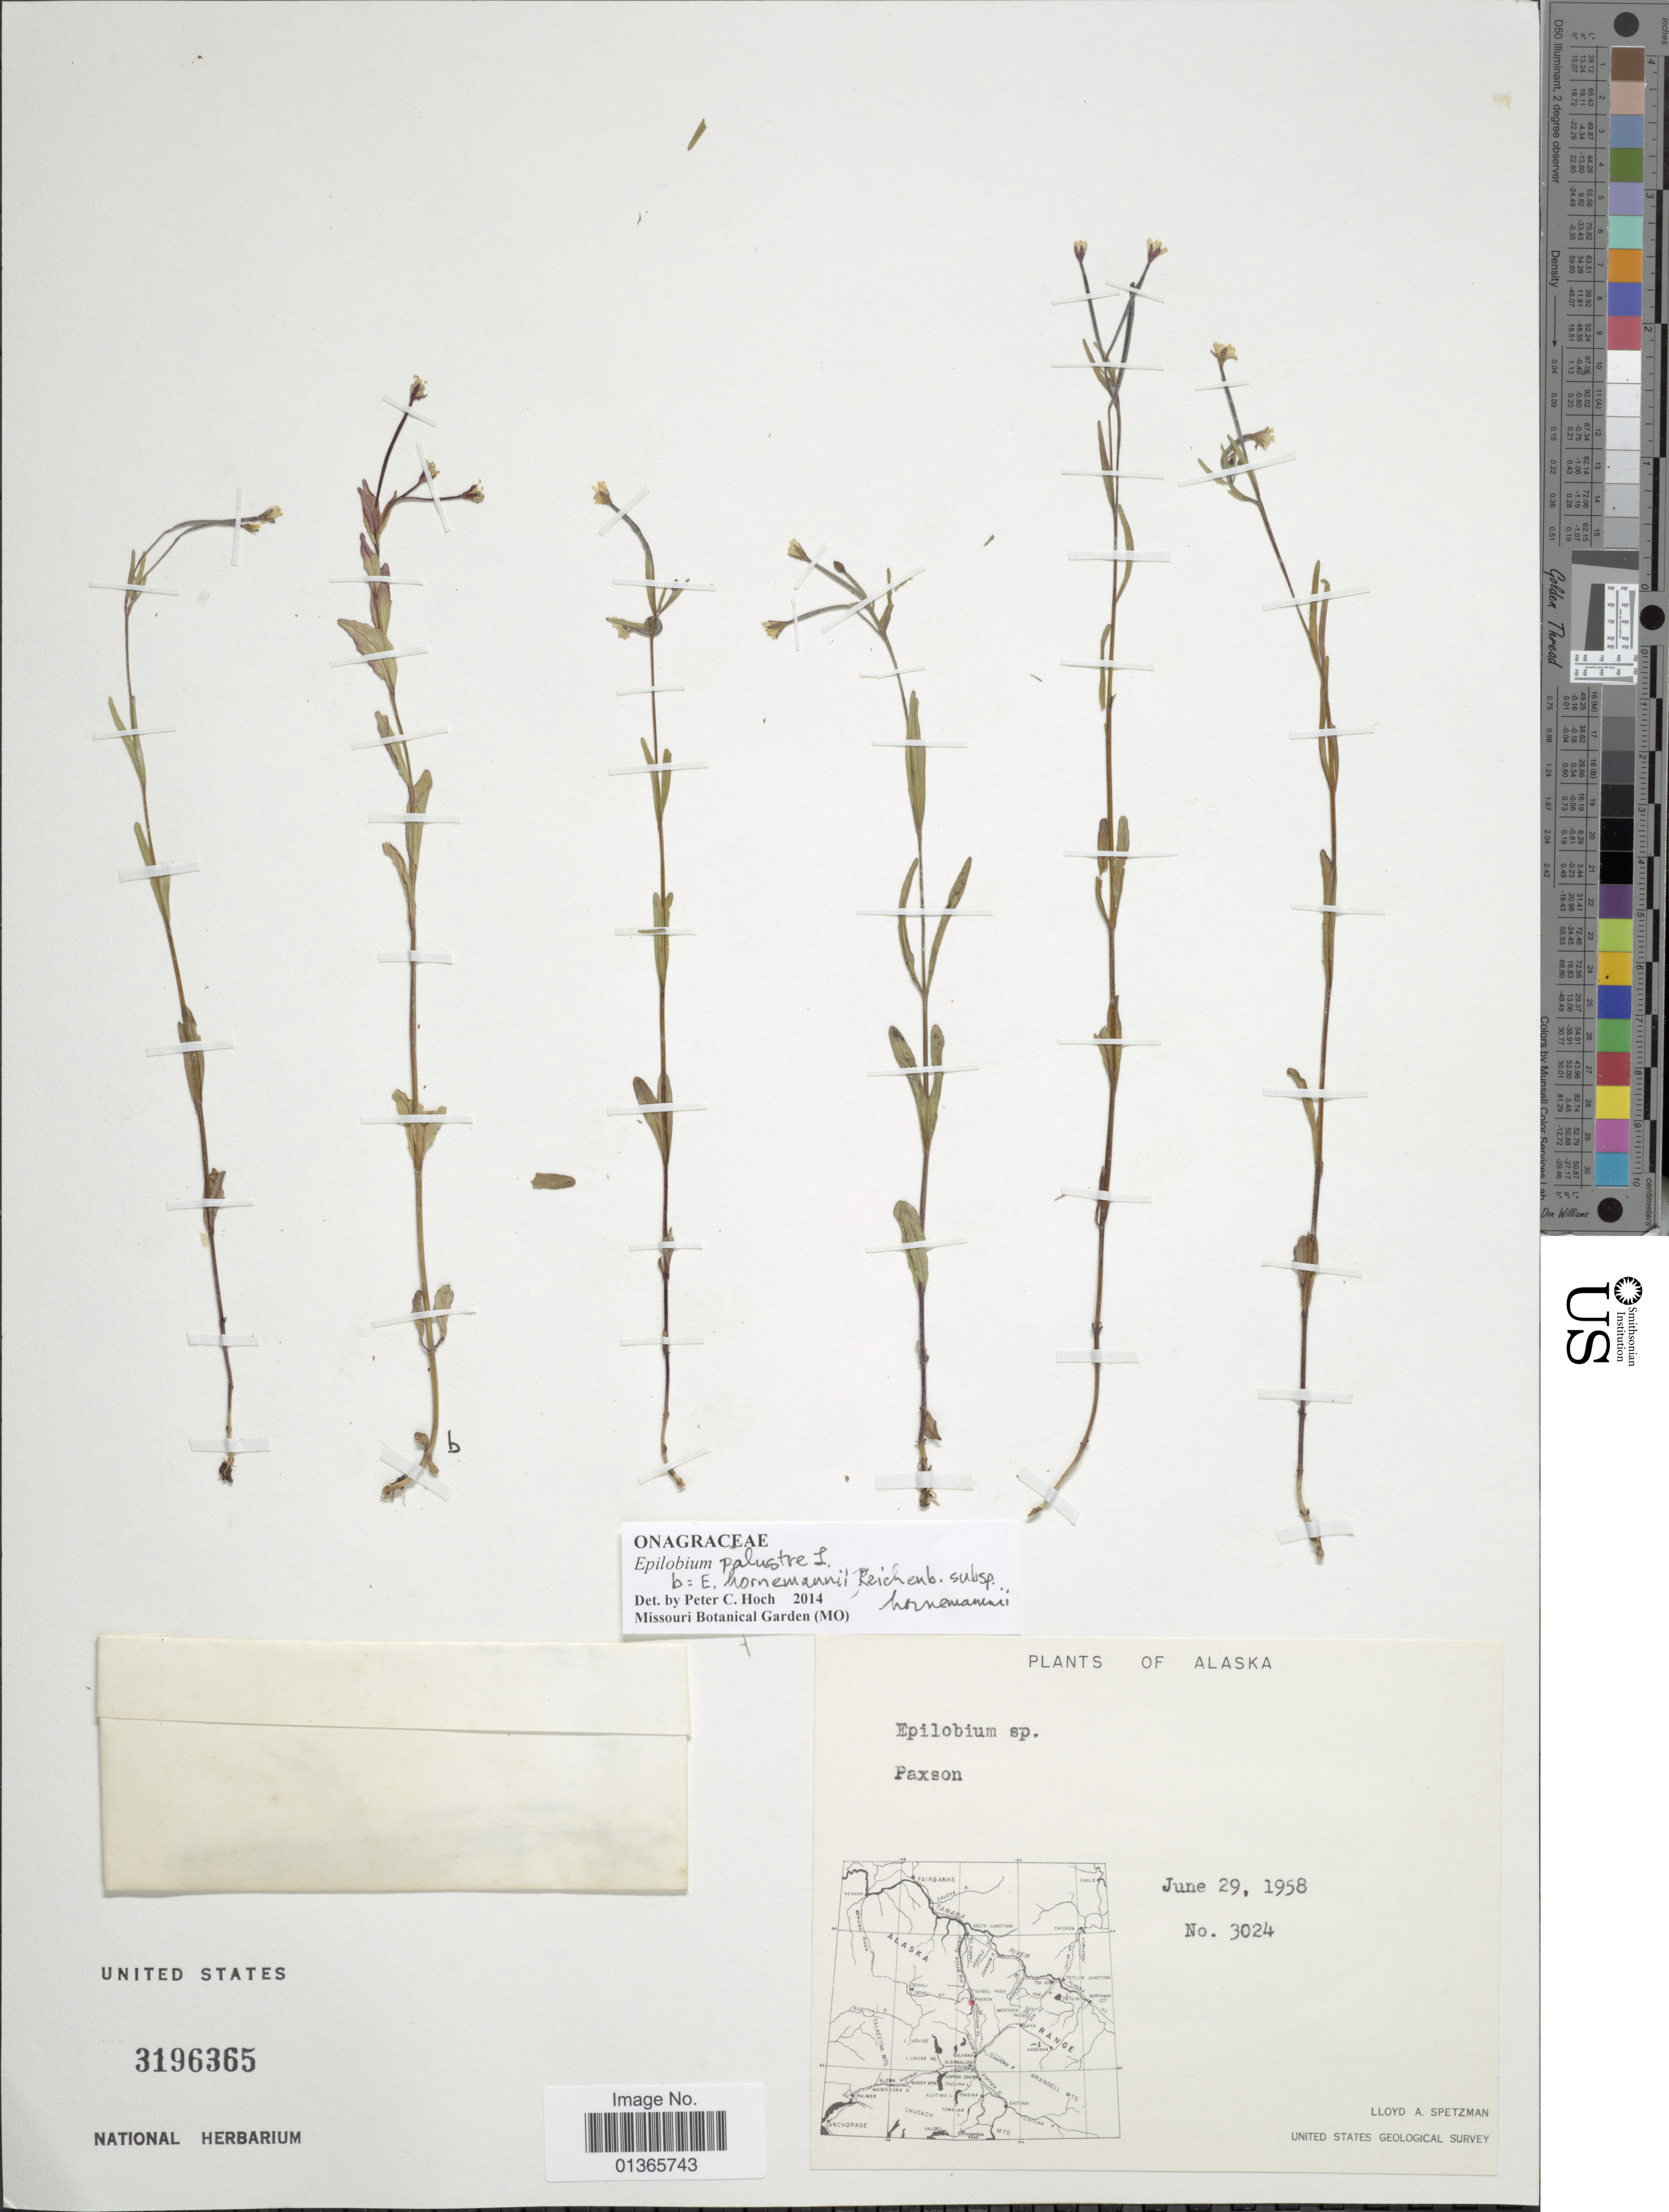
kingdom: Plantae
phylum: Tracheophyta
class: Magnoliopsida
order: Myrtales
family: Onagraceae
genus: Epilobium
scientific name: Epilobium palustre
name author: L.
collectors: L. Spetzman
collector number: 3024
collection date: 1958-06-29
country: United States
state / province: Alaska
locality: Paxson.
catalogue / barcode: US 3196365